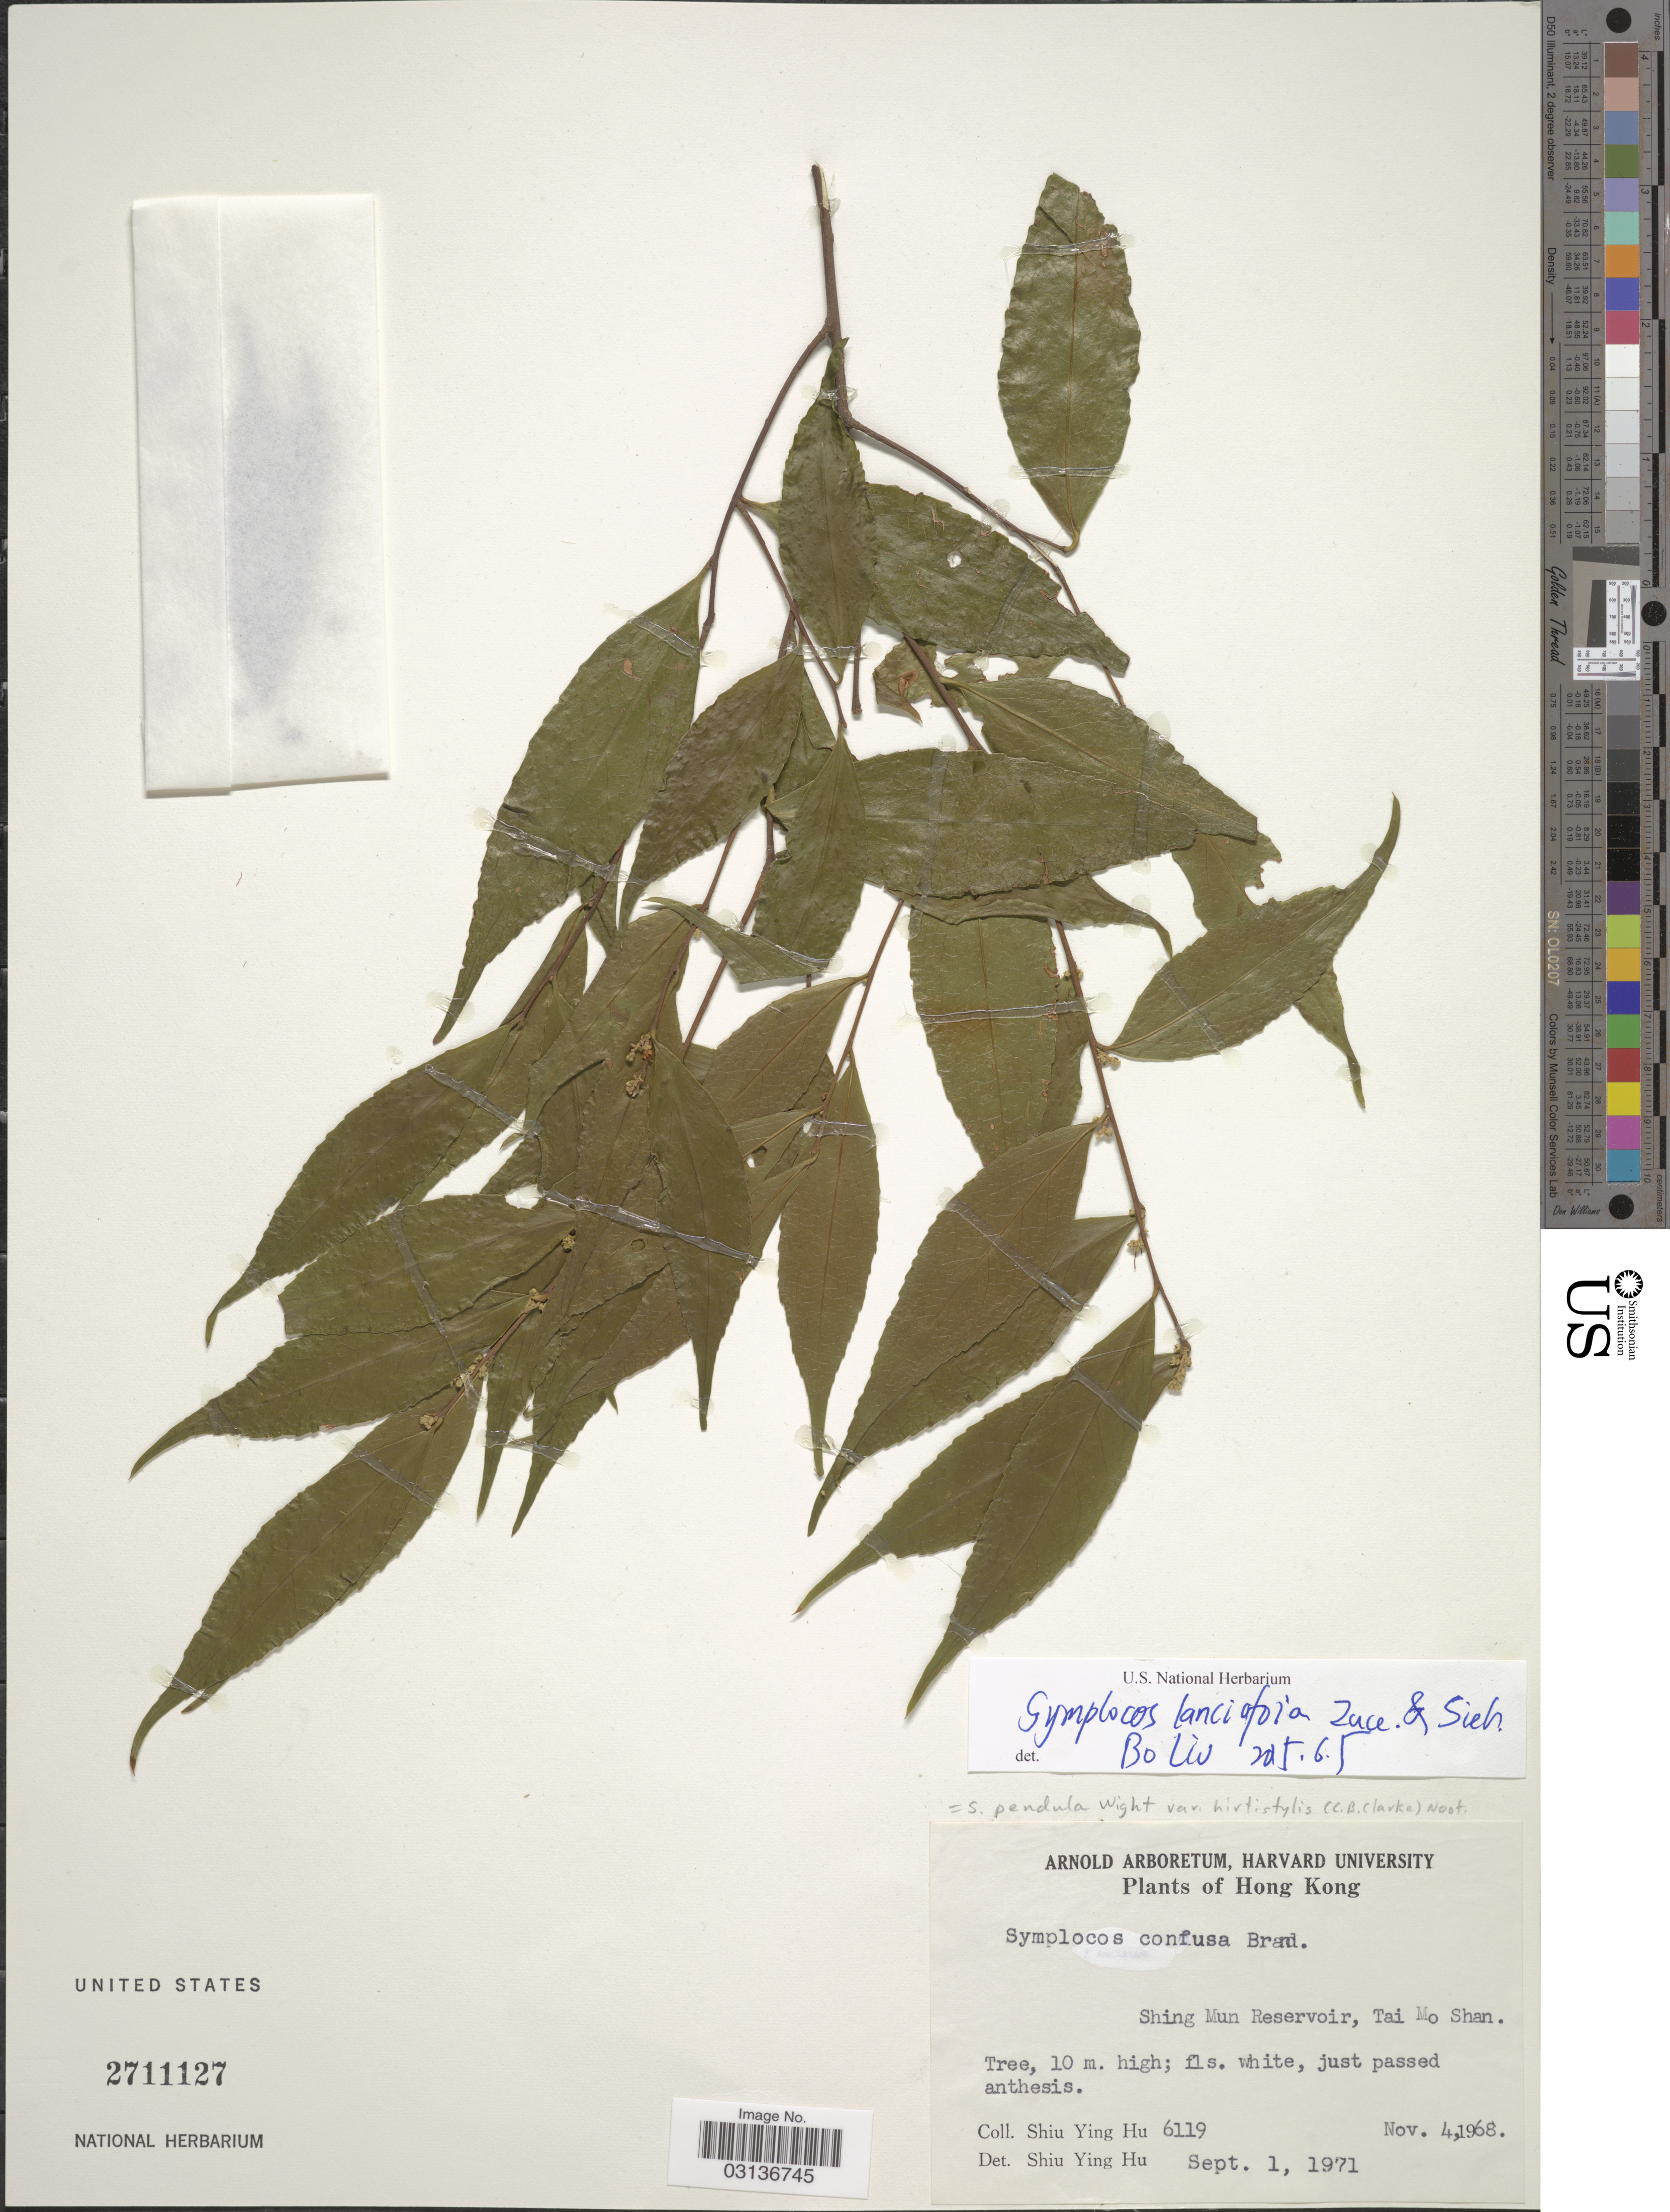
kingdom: Plantae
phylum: Tracheophyta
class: Magnoliopsida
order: Ericales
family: Symplocaceae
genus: Symplocos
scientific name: Symplocos lancifolia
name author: Siebert & Zucc.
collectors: S. Y. Hu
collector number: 6119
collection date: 1968-11-04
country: China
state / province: Hong Kong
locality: Shing Mun Reservoir, Tai Mo Shan.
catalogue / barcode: US 2711127